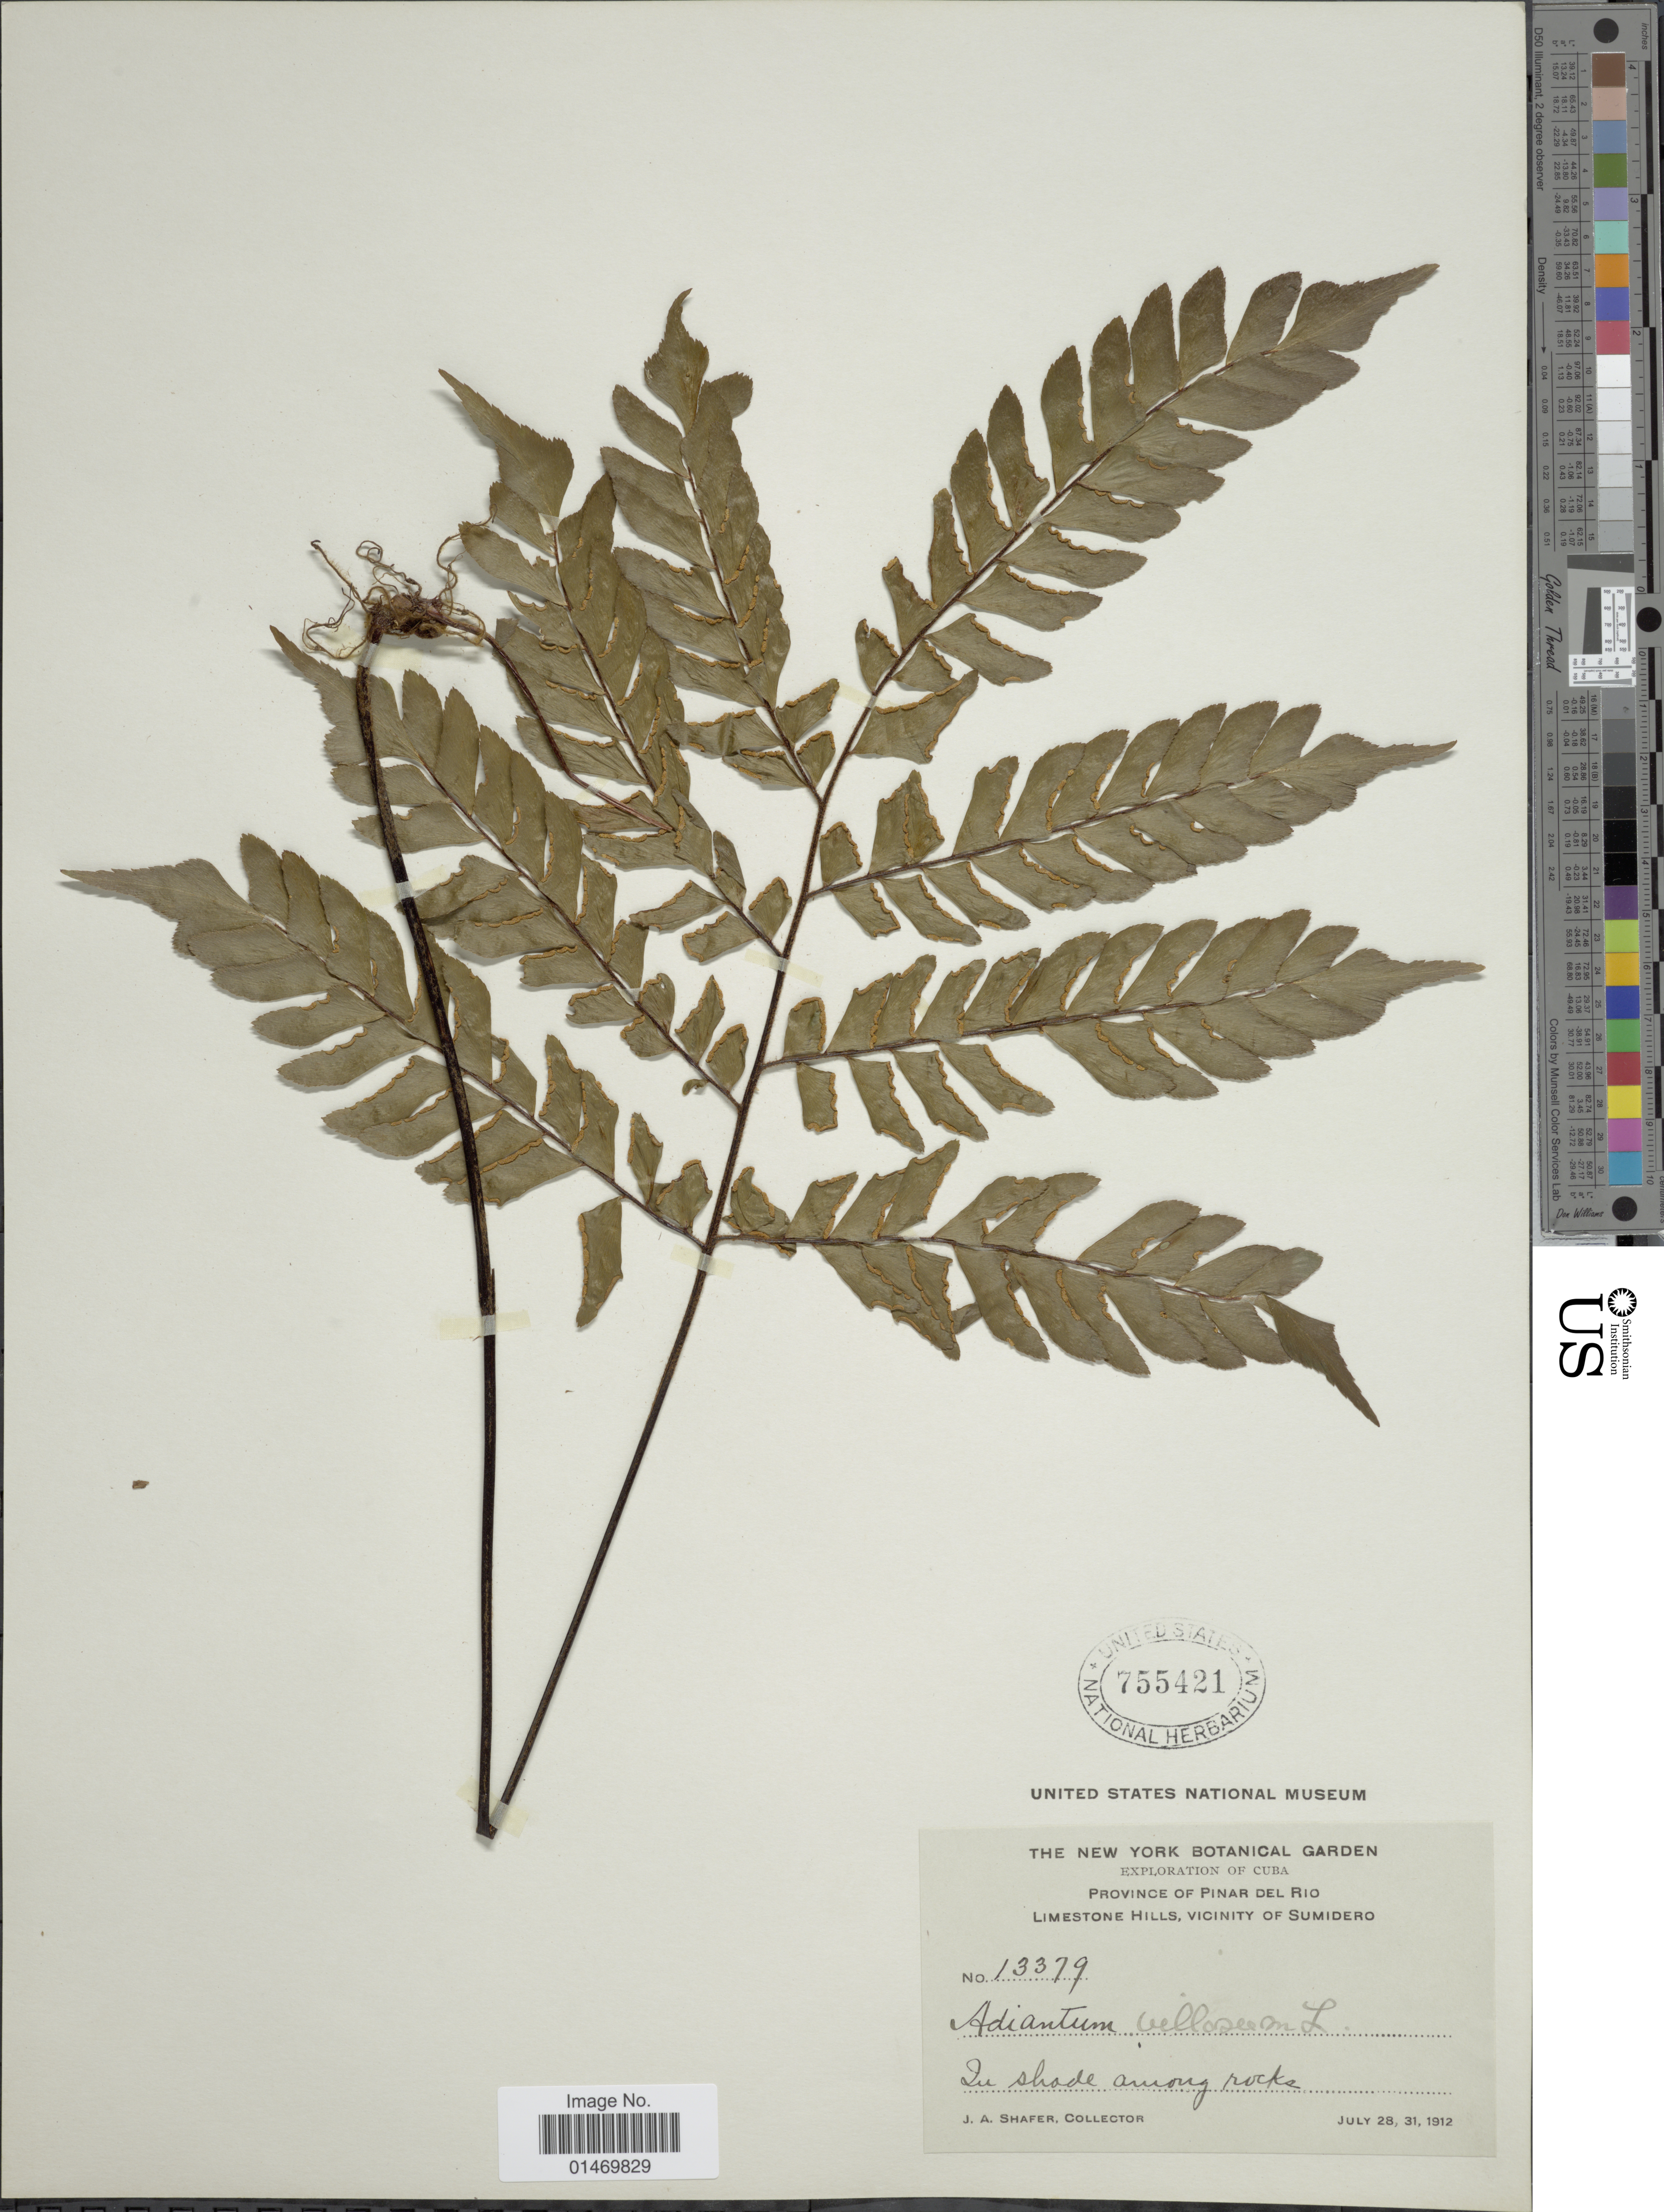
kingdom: Plantae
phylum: Tracheophyta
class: Polypodiopsida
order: Polypodiales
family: Pteridaceae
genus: Adiantum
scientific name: Adiantum villosum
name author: L.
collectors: J. A. Shafer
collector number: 13379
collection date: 1912-07-28/1912-07-31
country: Cuba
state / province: Pinar del Río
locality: Cuba, Limestone Hills, Vicinity of Sumidero.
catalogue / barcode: US 755421